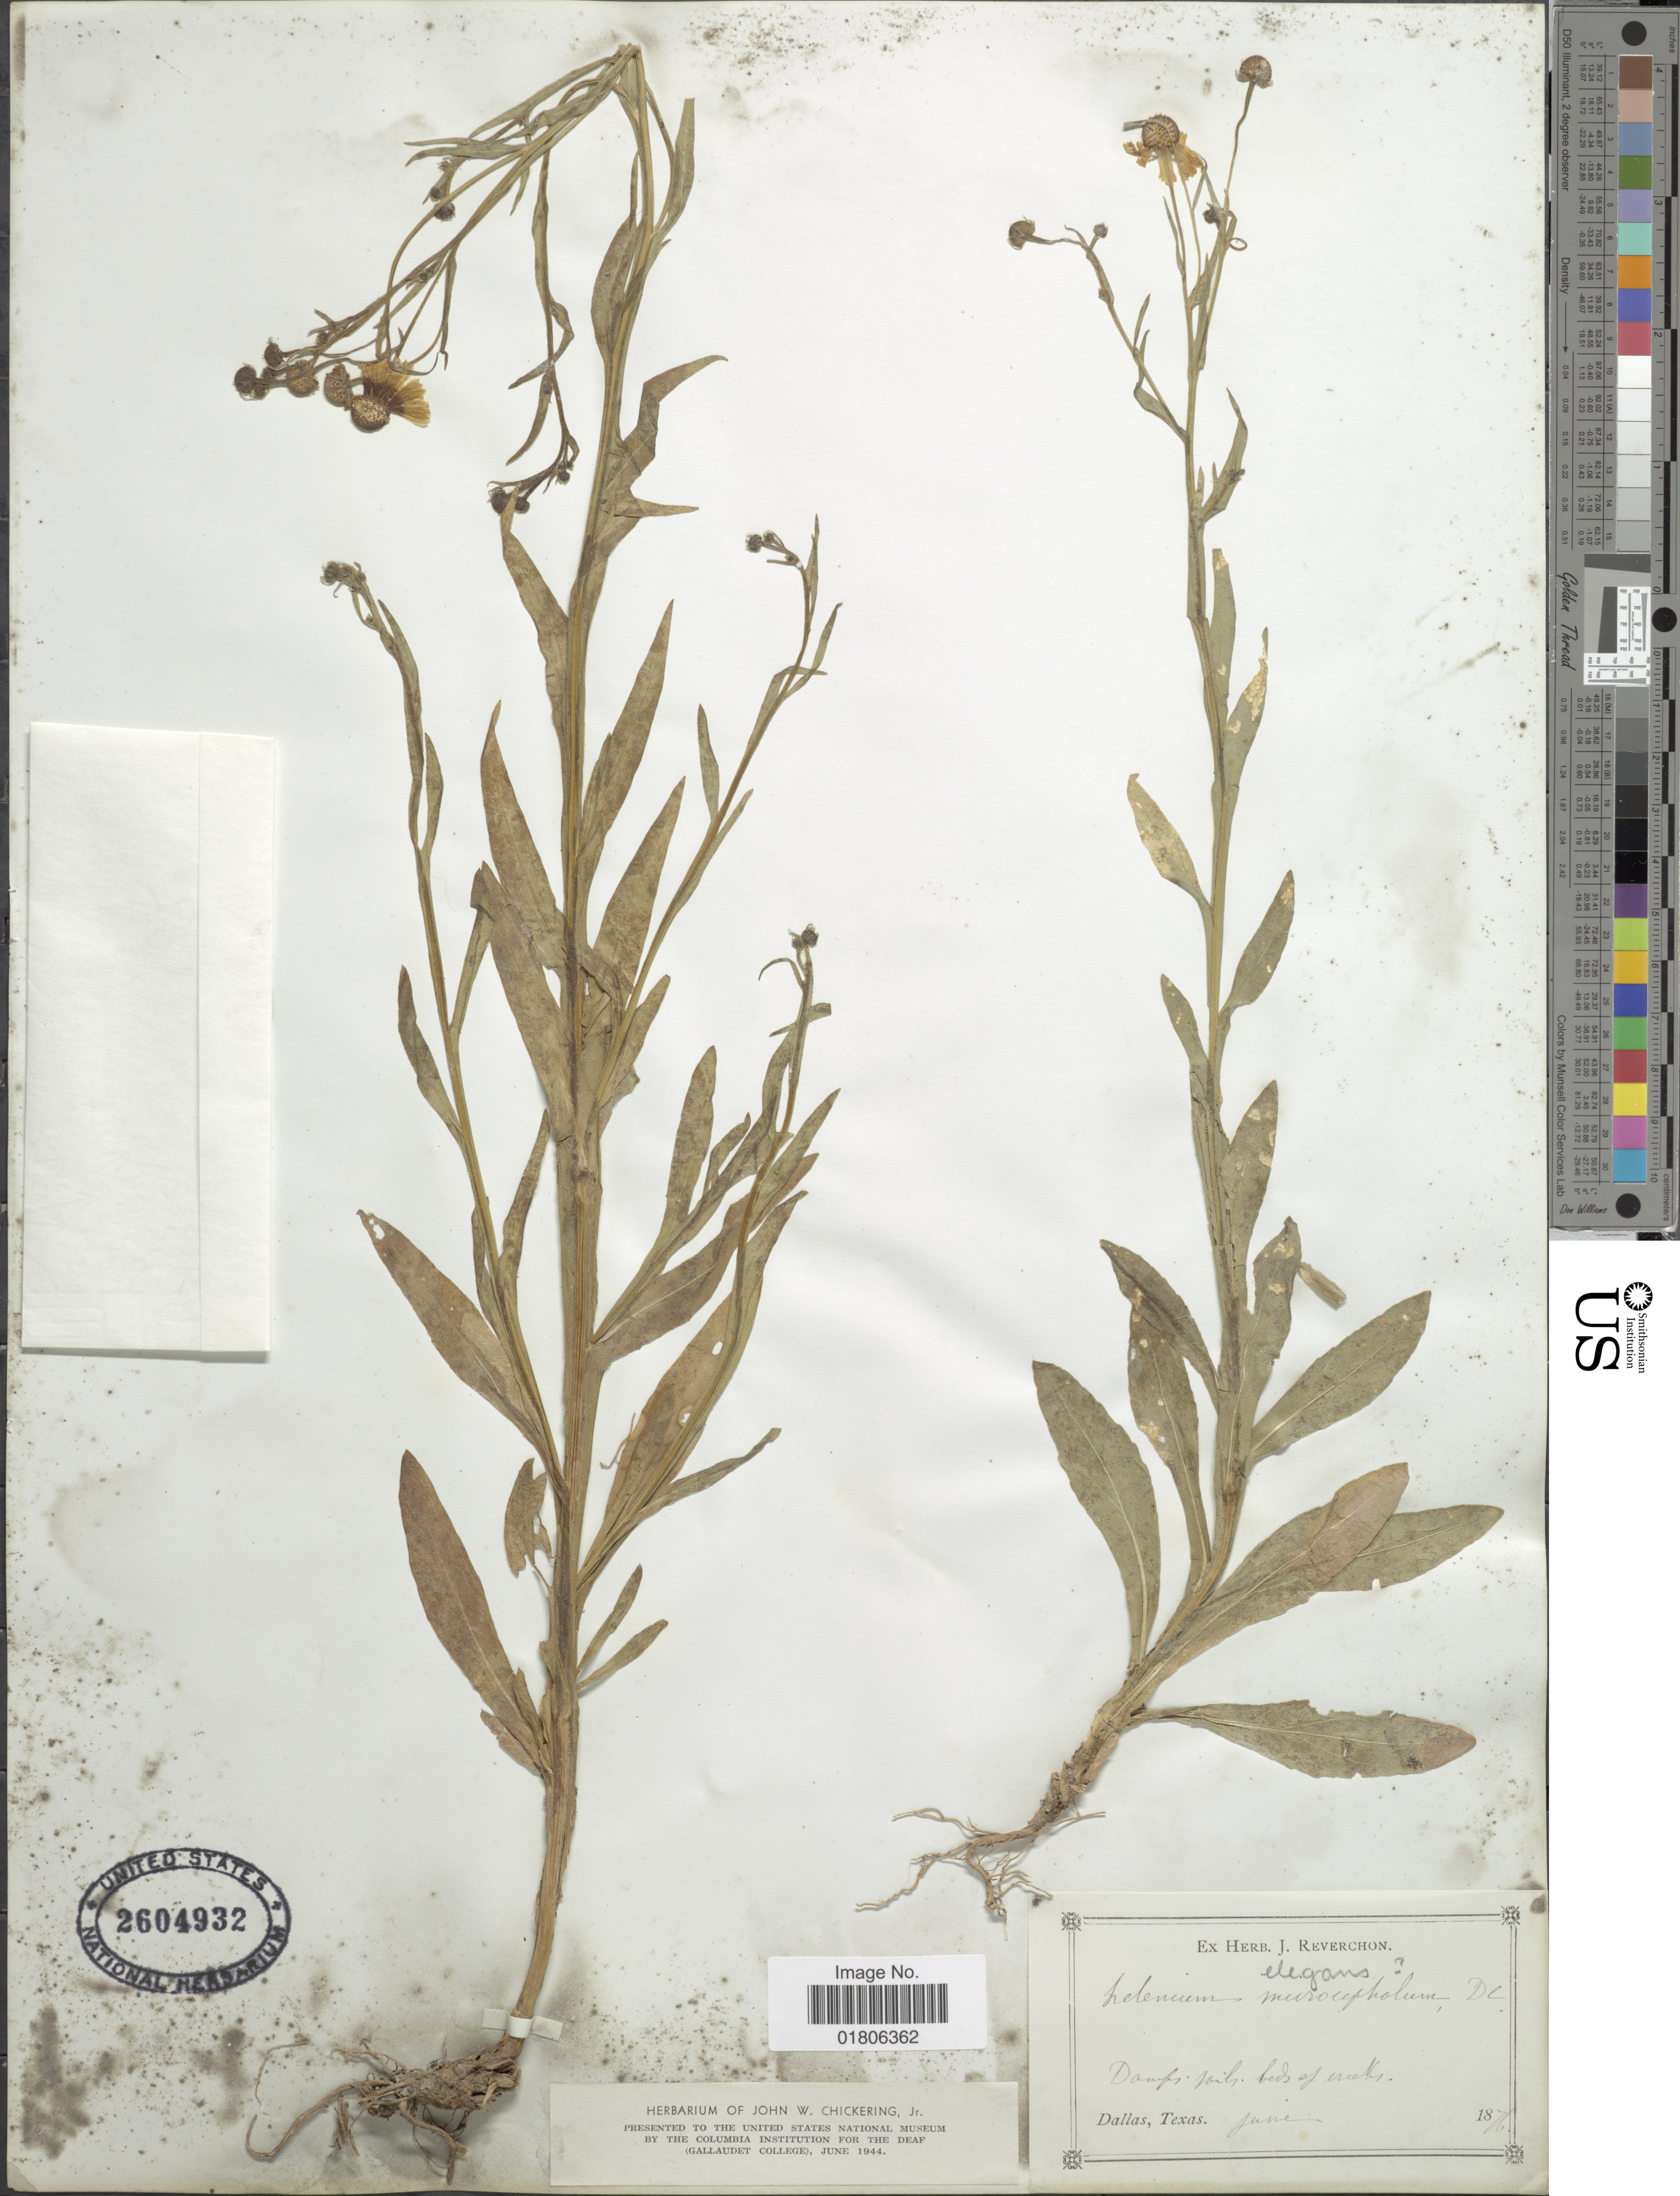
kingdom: Plantae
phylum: Tracheophyta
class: Magnoliopsida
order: Asterales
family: Asteraceae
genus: Helenium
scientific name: Helenium microcephalum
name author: DC.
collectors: ex herb. J. Reverchon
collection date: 1876-06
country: United States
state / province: Texas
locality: Damps soils, beds of creeks, Dallas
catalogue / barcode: US 2604932